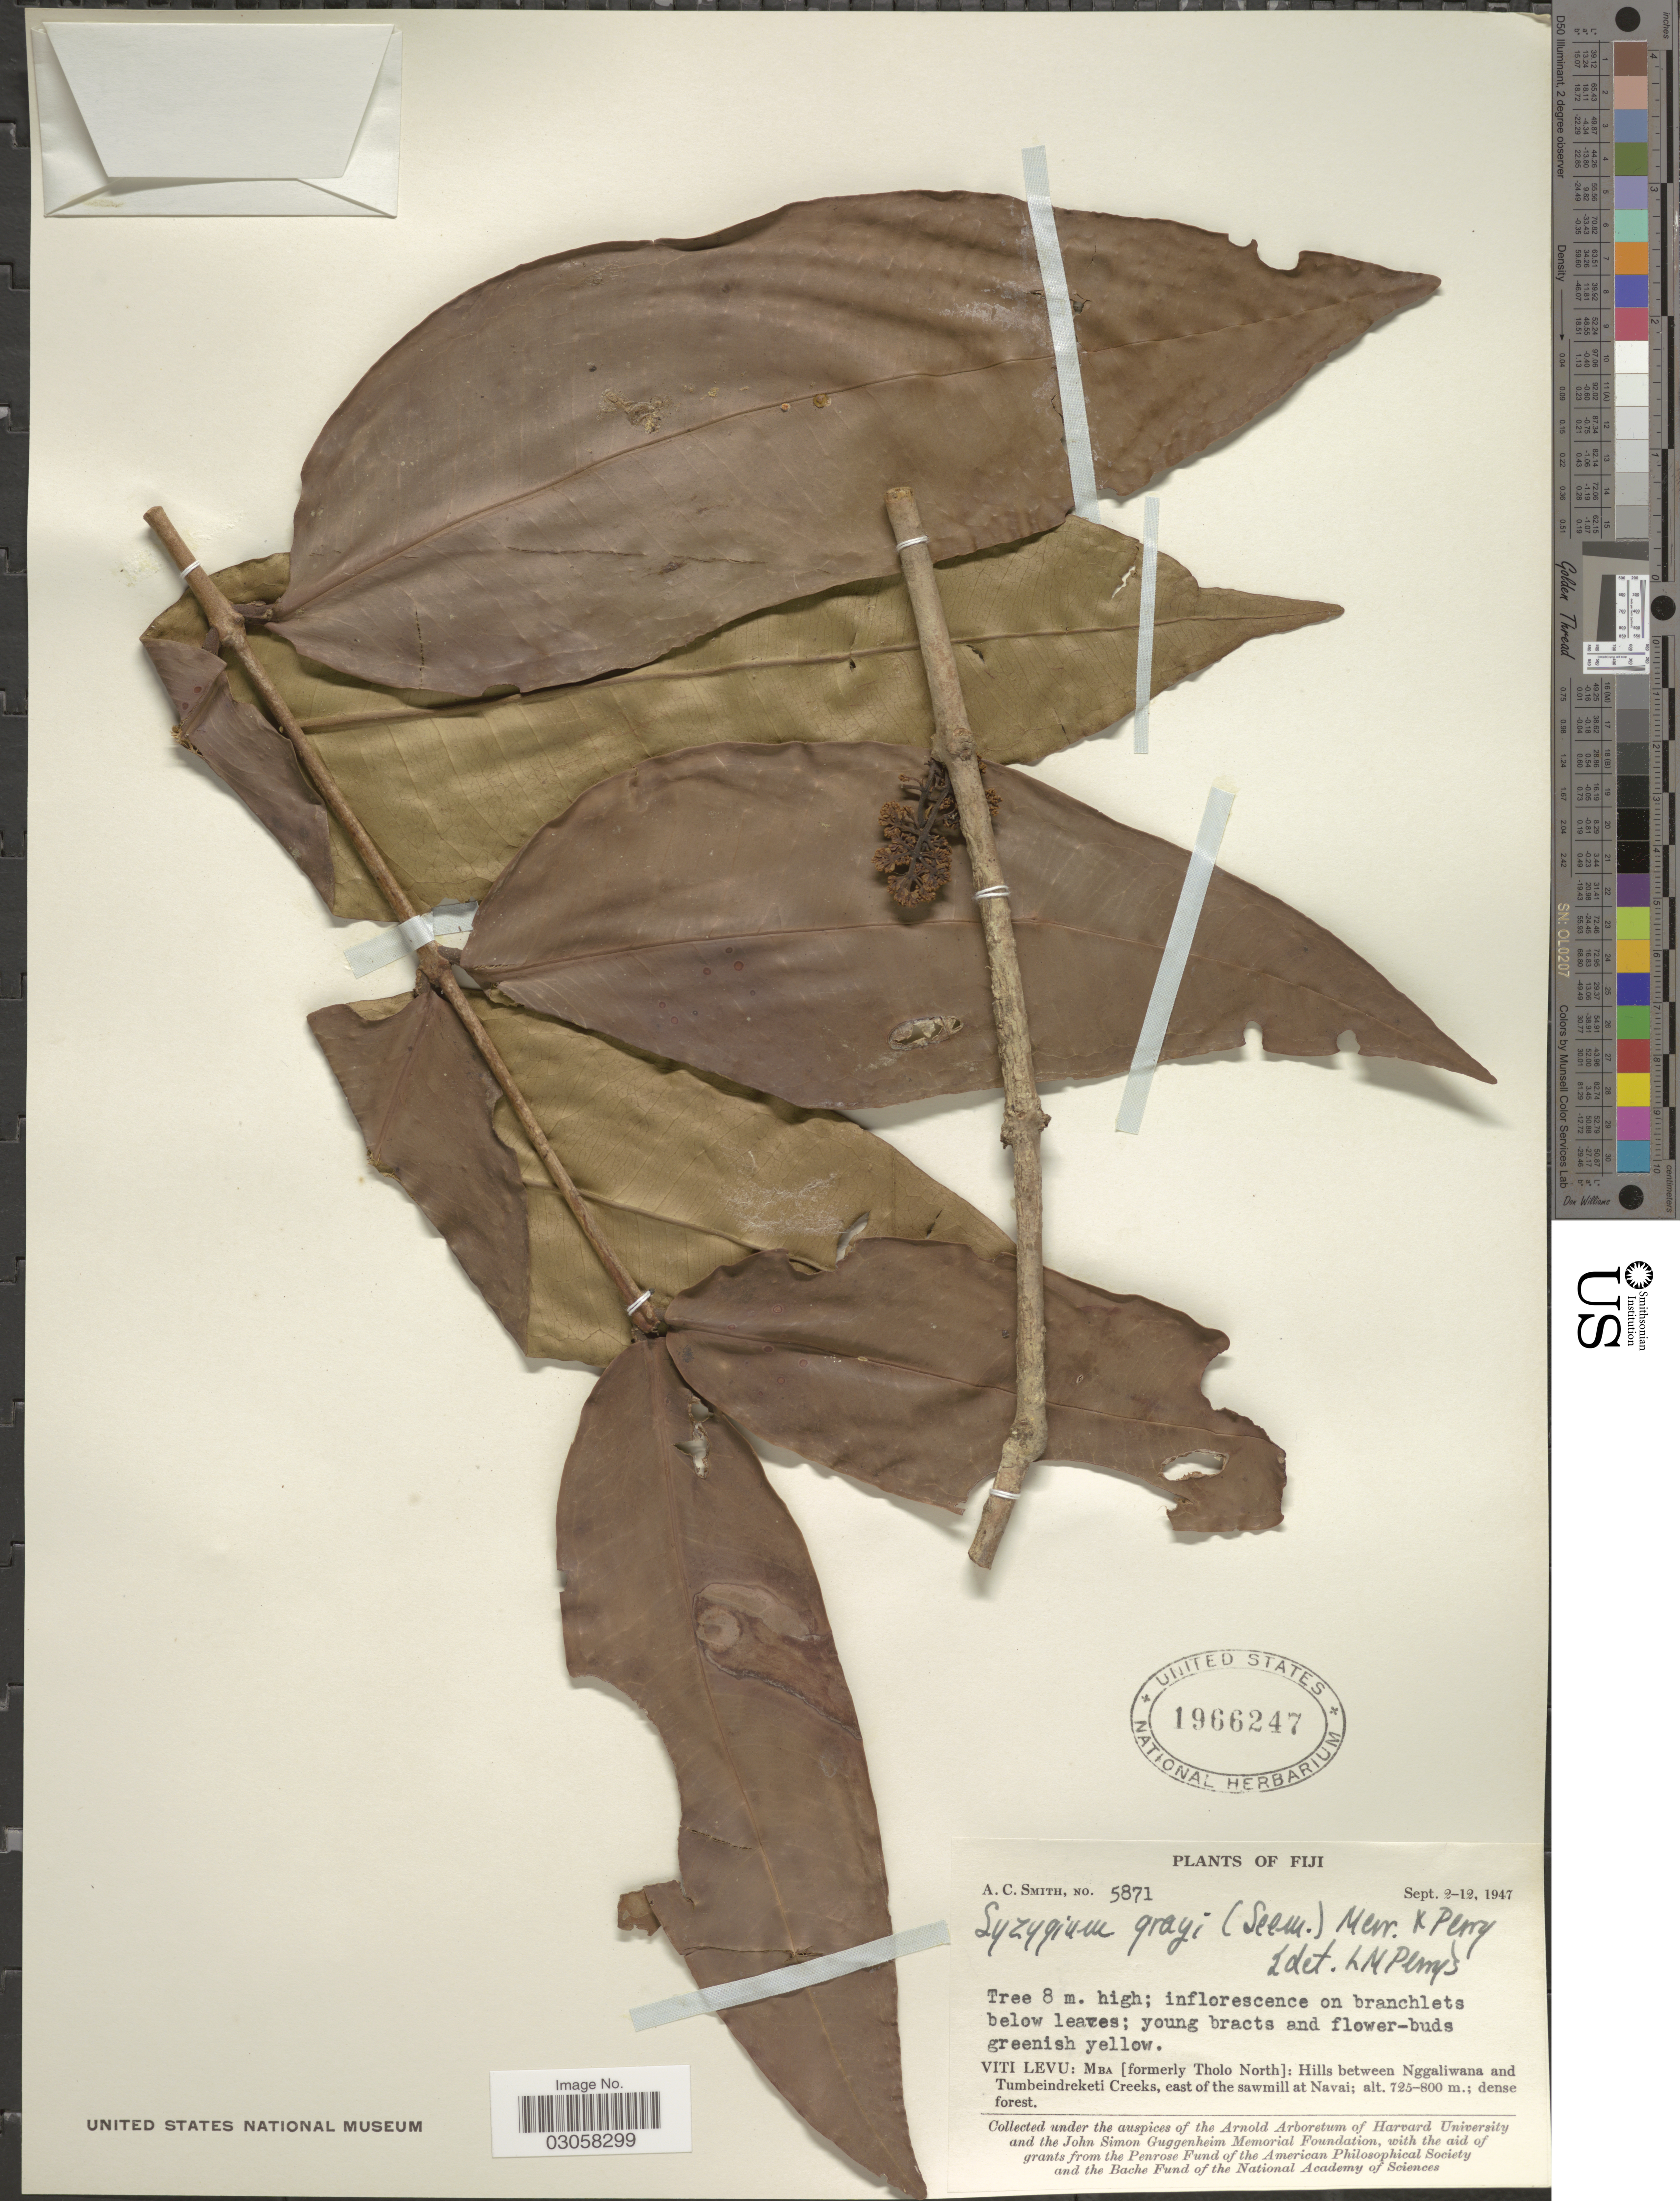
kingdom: Plantae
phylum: Tracheophyta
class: Magnoliopsida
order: Myrtales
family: Myrtaceae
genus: Syzygium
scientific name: Syzygium grayi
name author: (Seem.) Merr. & L.M. Perry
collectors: A. C. Smith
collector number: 5871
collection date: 1947-09-02/1947-09-12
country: Fiji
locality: Viti Levu: Mba [formerly Tholo North]: Hills between Nggaliwana and Tumbeindreketi Creeks, east of the sawmill at Navai.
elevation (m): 725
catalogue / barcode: US 1966247